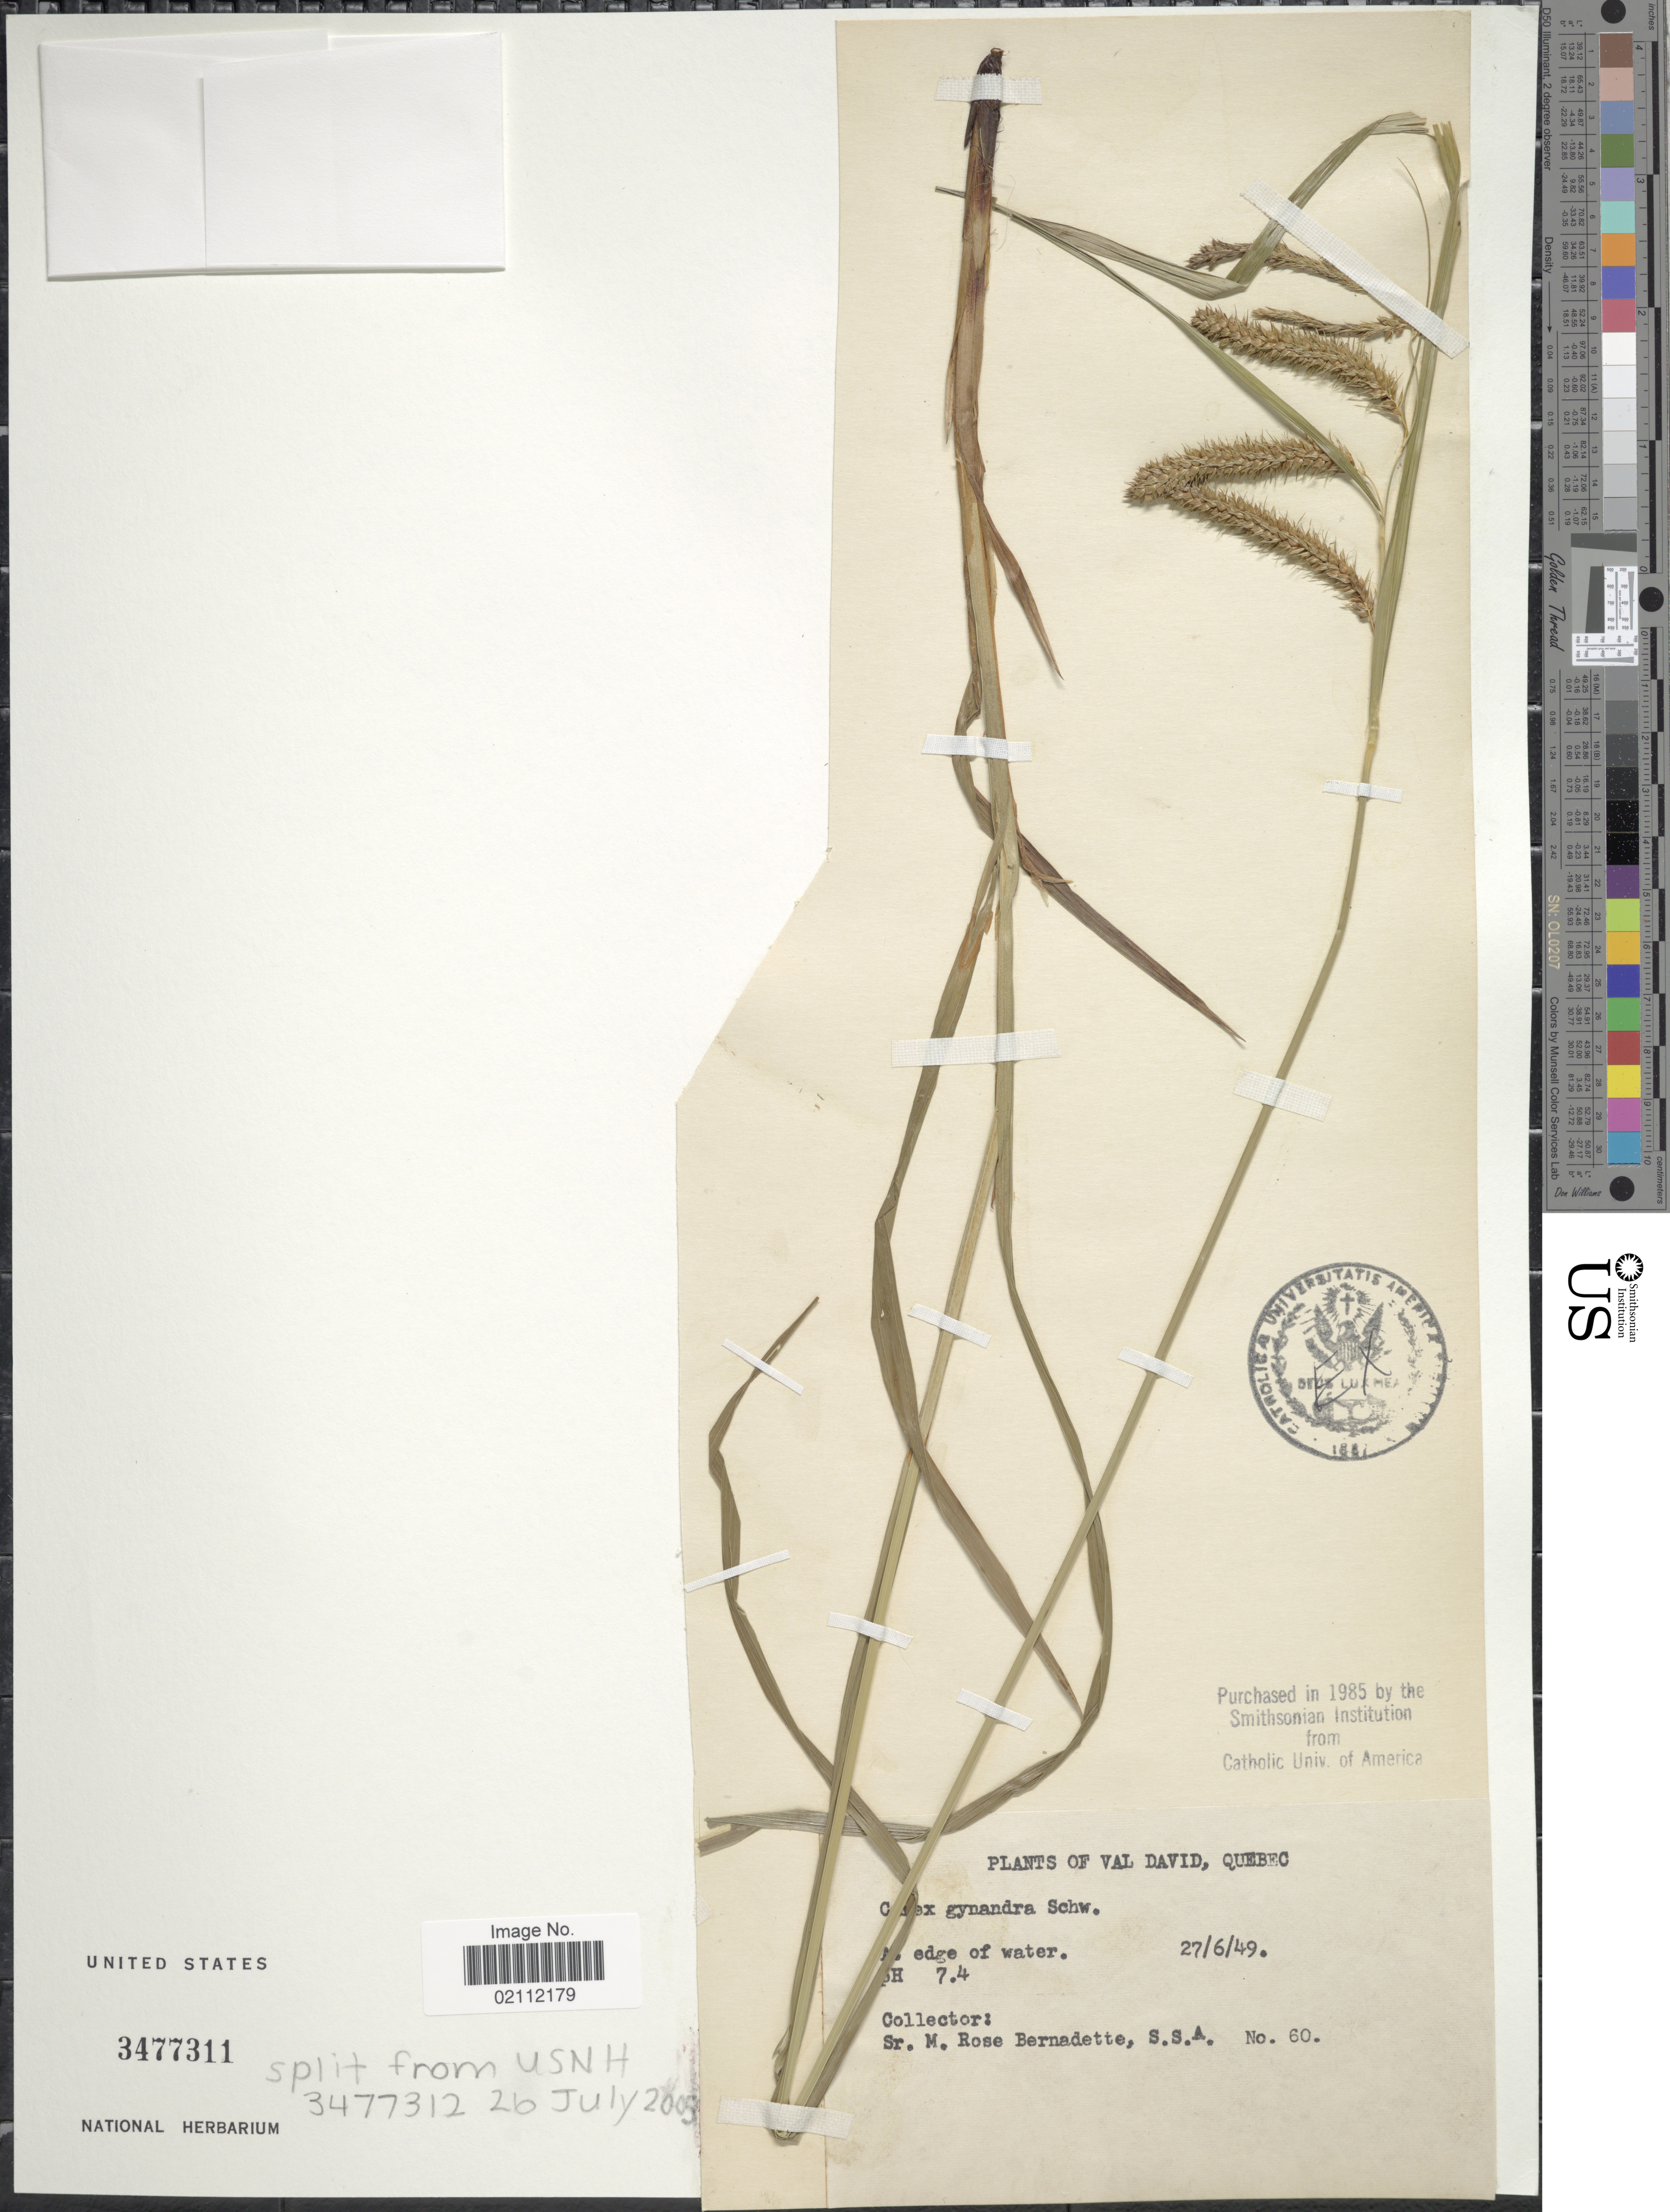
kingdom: Plantae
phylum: Tracheophyta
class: Liliopsida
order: Poales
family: Cyperaceae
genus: Carex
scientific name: Carex gynandra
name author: Schwein.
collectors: M. Bernadette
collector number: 60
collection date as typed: Transcribed d/m/y: 27/6/49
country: Canada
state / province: Quebec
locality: Val David.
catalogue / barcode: US 3477311